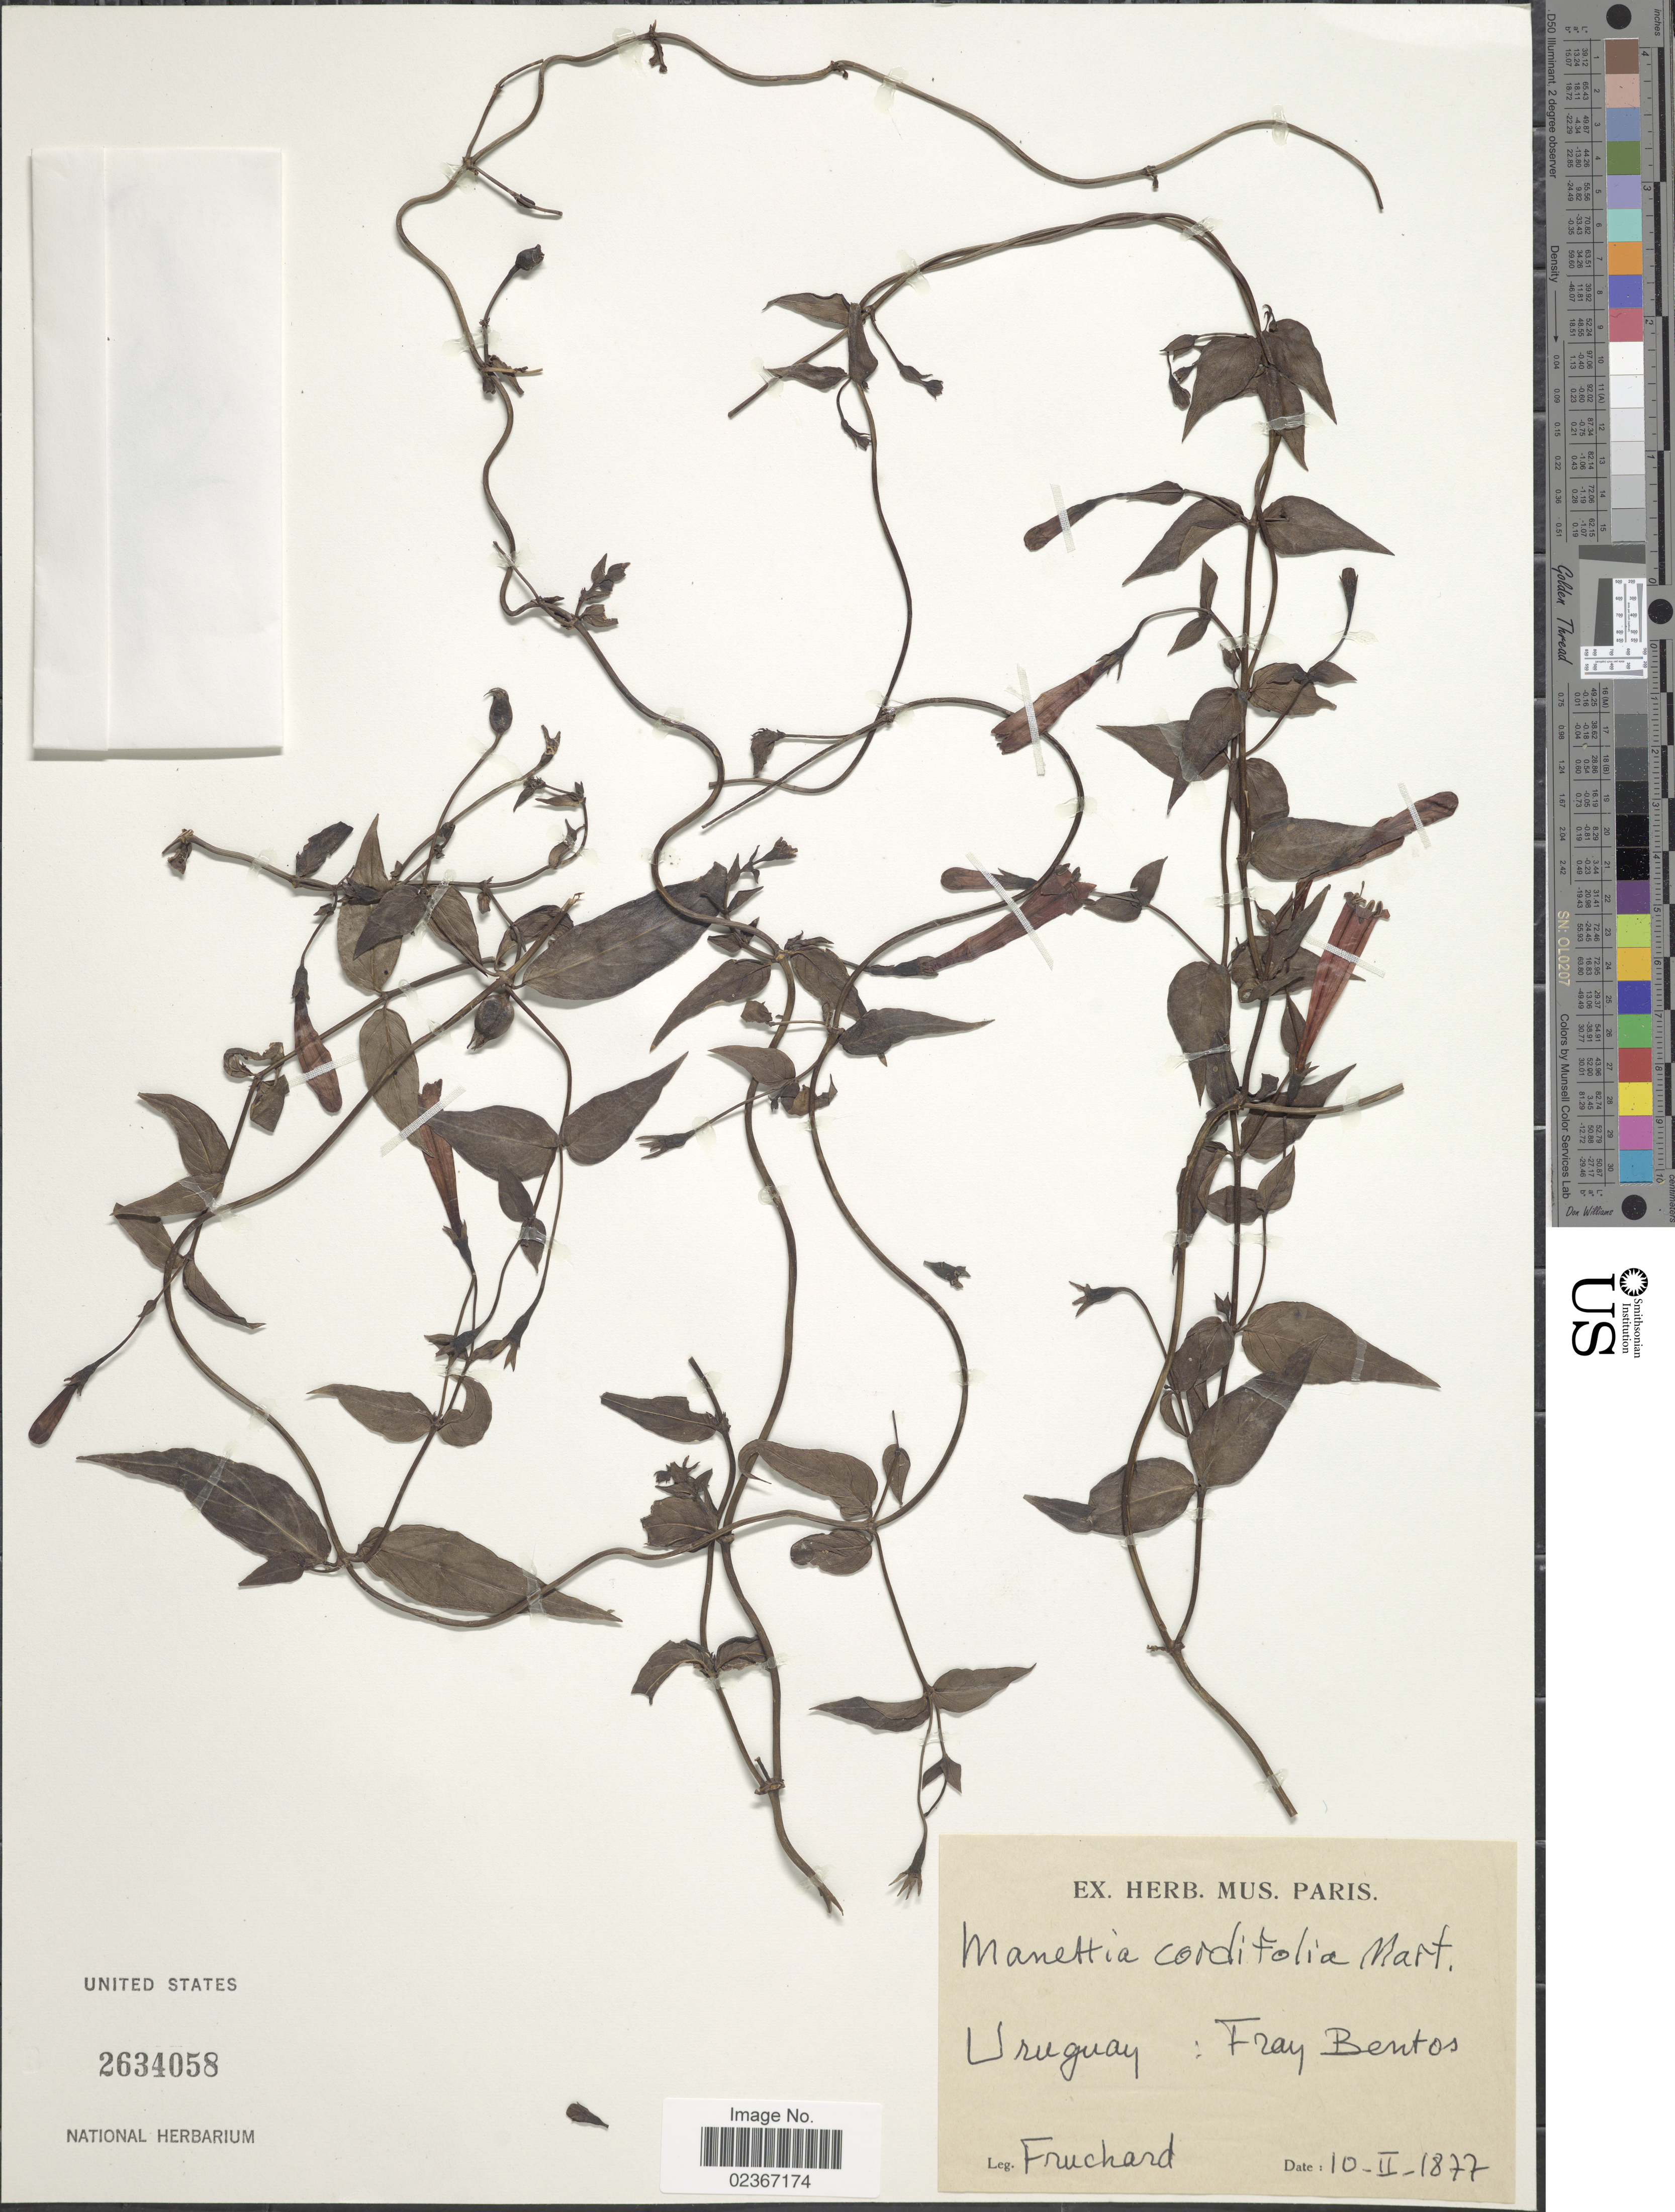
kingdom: Plantae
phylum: Tracheophyta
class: Magnoliopsida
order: Gentianales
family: Rubiaceae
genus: Manettia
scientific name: Manettia cordifolia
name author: Mart.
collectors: -. Fruchard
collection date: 1877-02-10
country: Uruguay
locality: Fray Bentos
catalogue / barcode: US 2634058